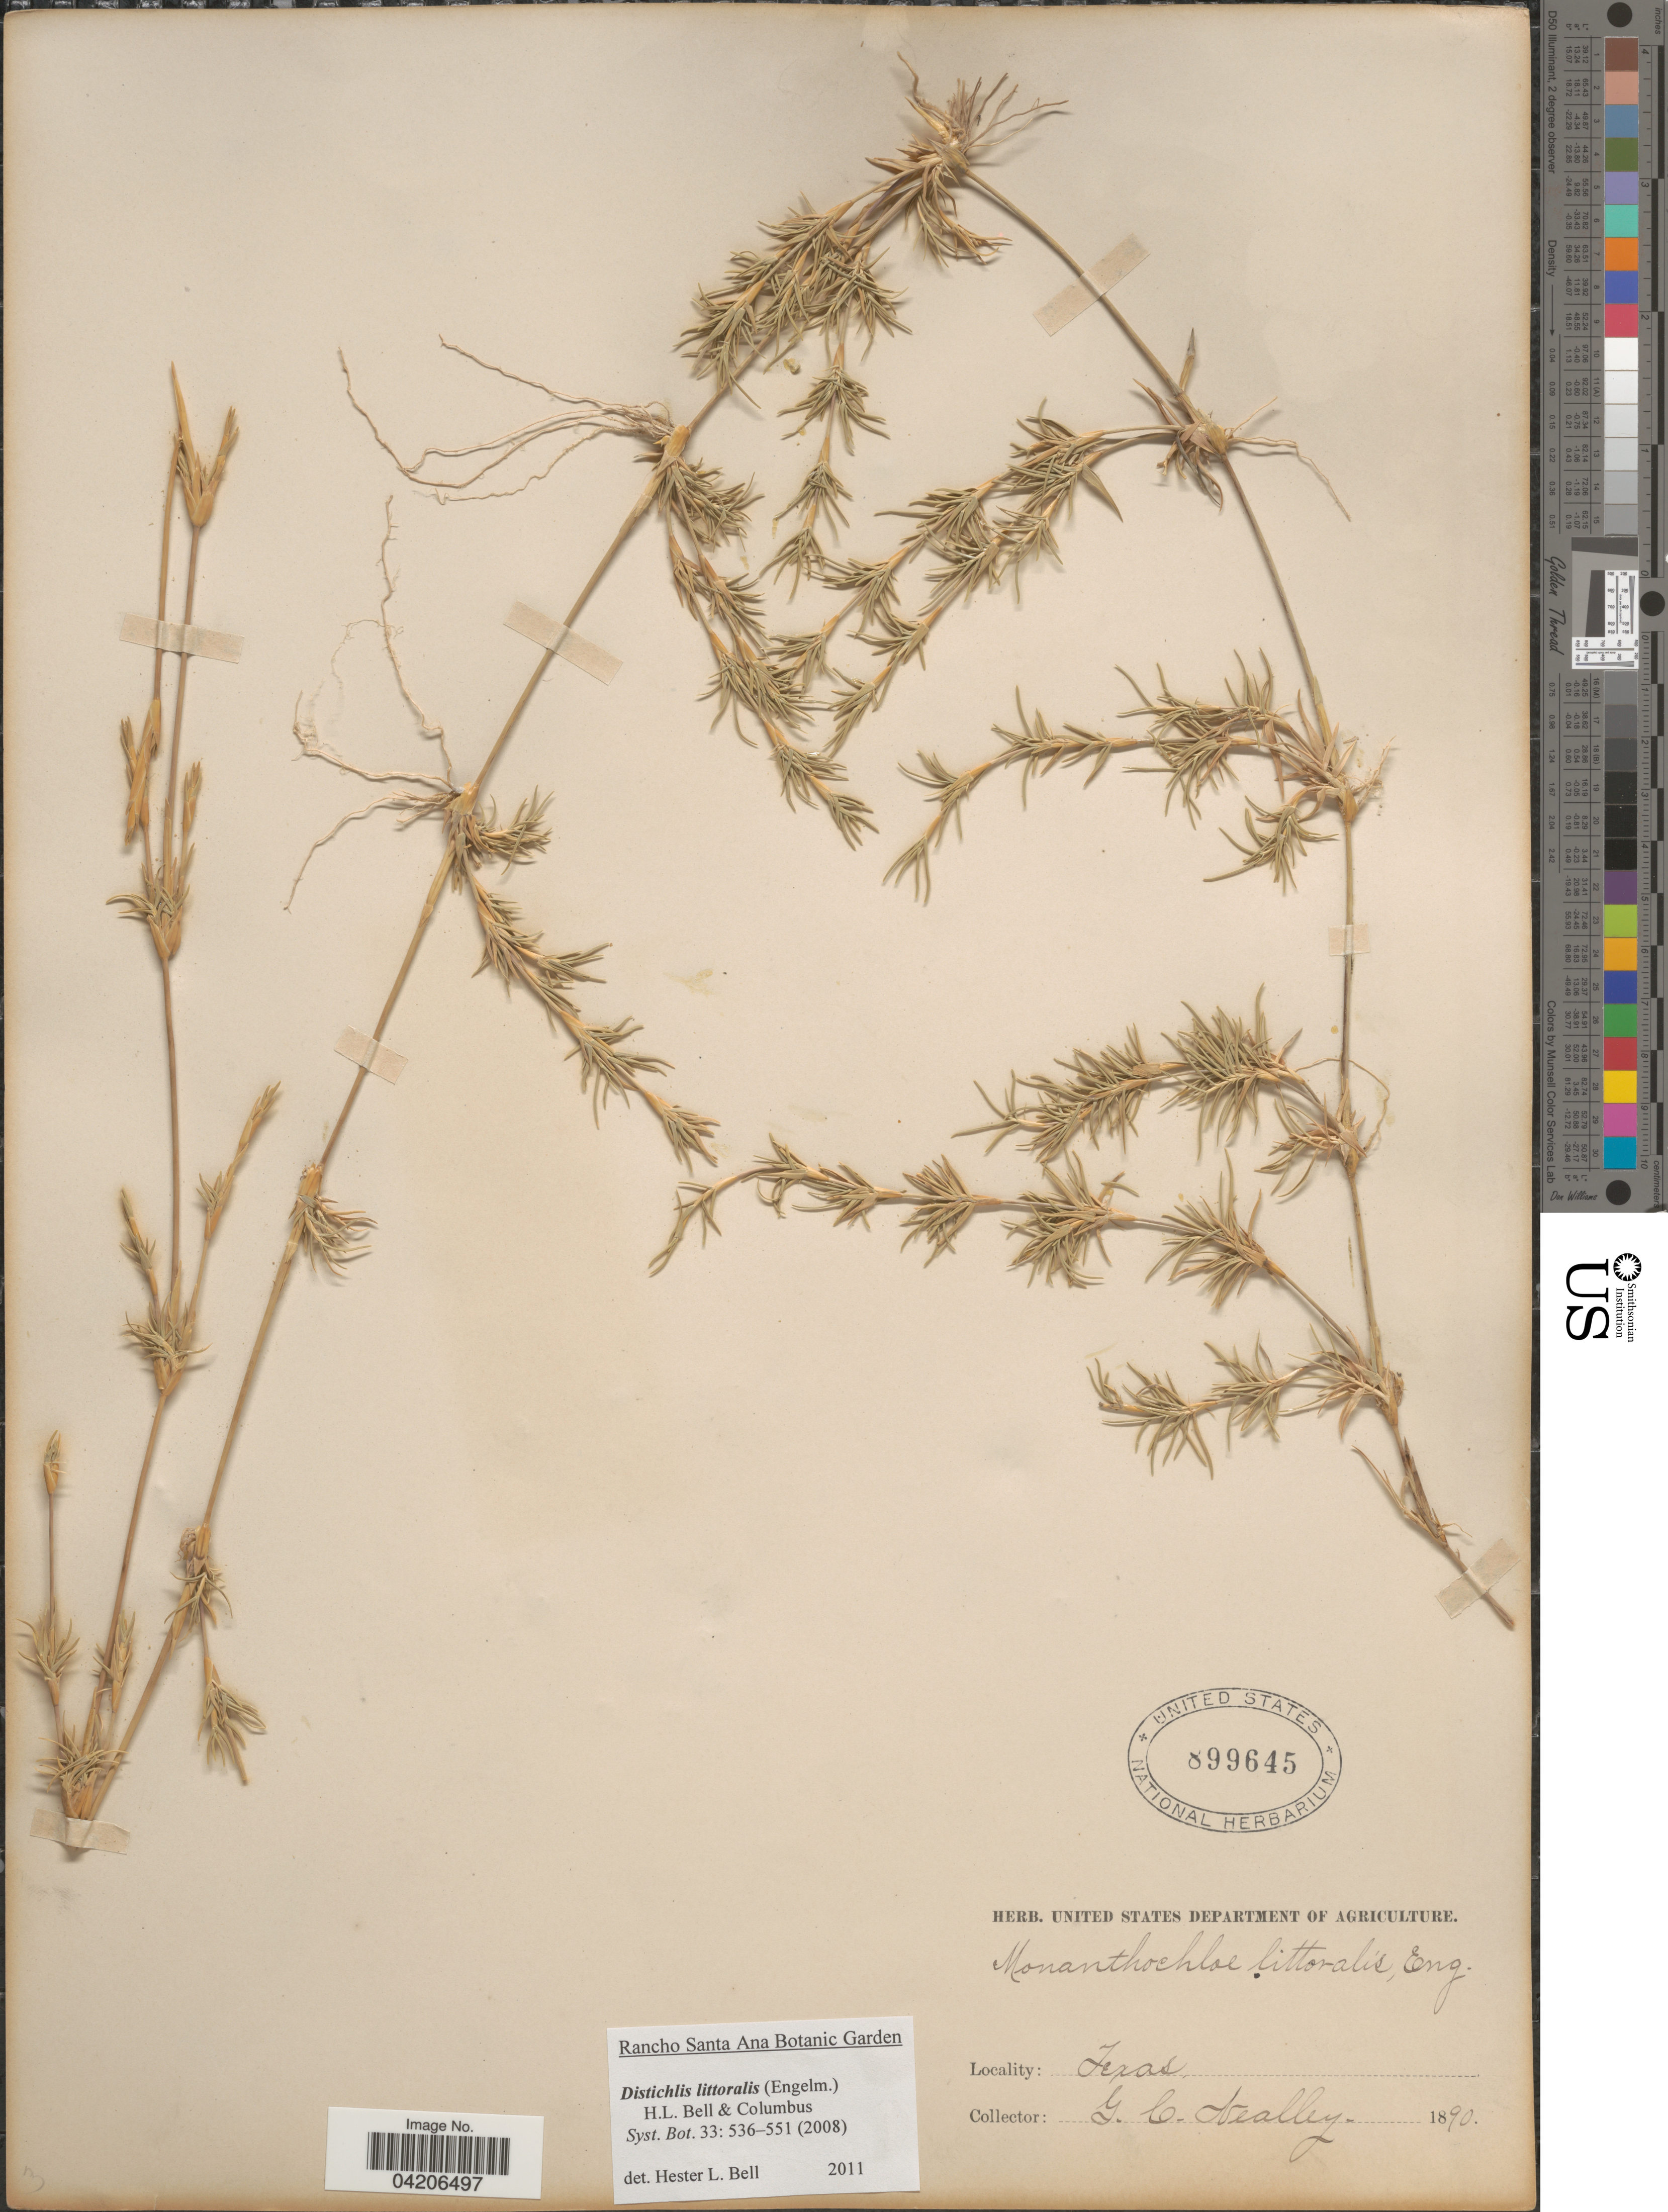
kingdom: Plantae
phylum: Tracheophyta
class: Liliopsida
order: Poales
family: Poaceae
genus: Distichlis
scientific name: Distichlis littoralis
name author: (Engelm.) H.L. Bell & Columbus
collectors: G. C. Nealley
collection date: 1890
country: United States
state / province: Texas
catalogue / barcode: US 899645